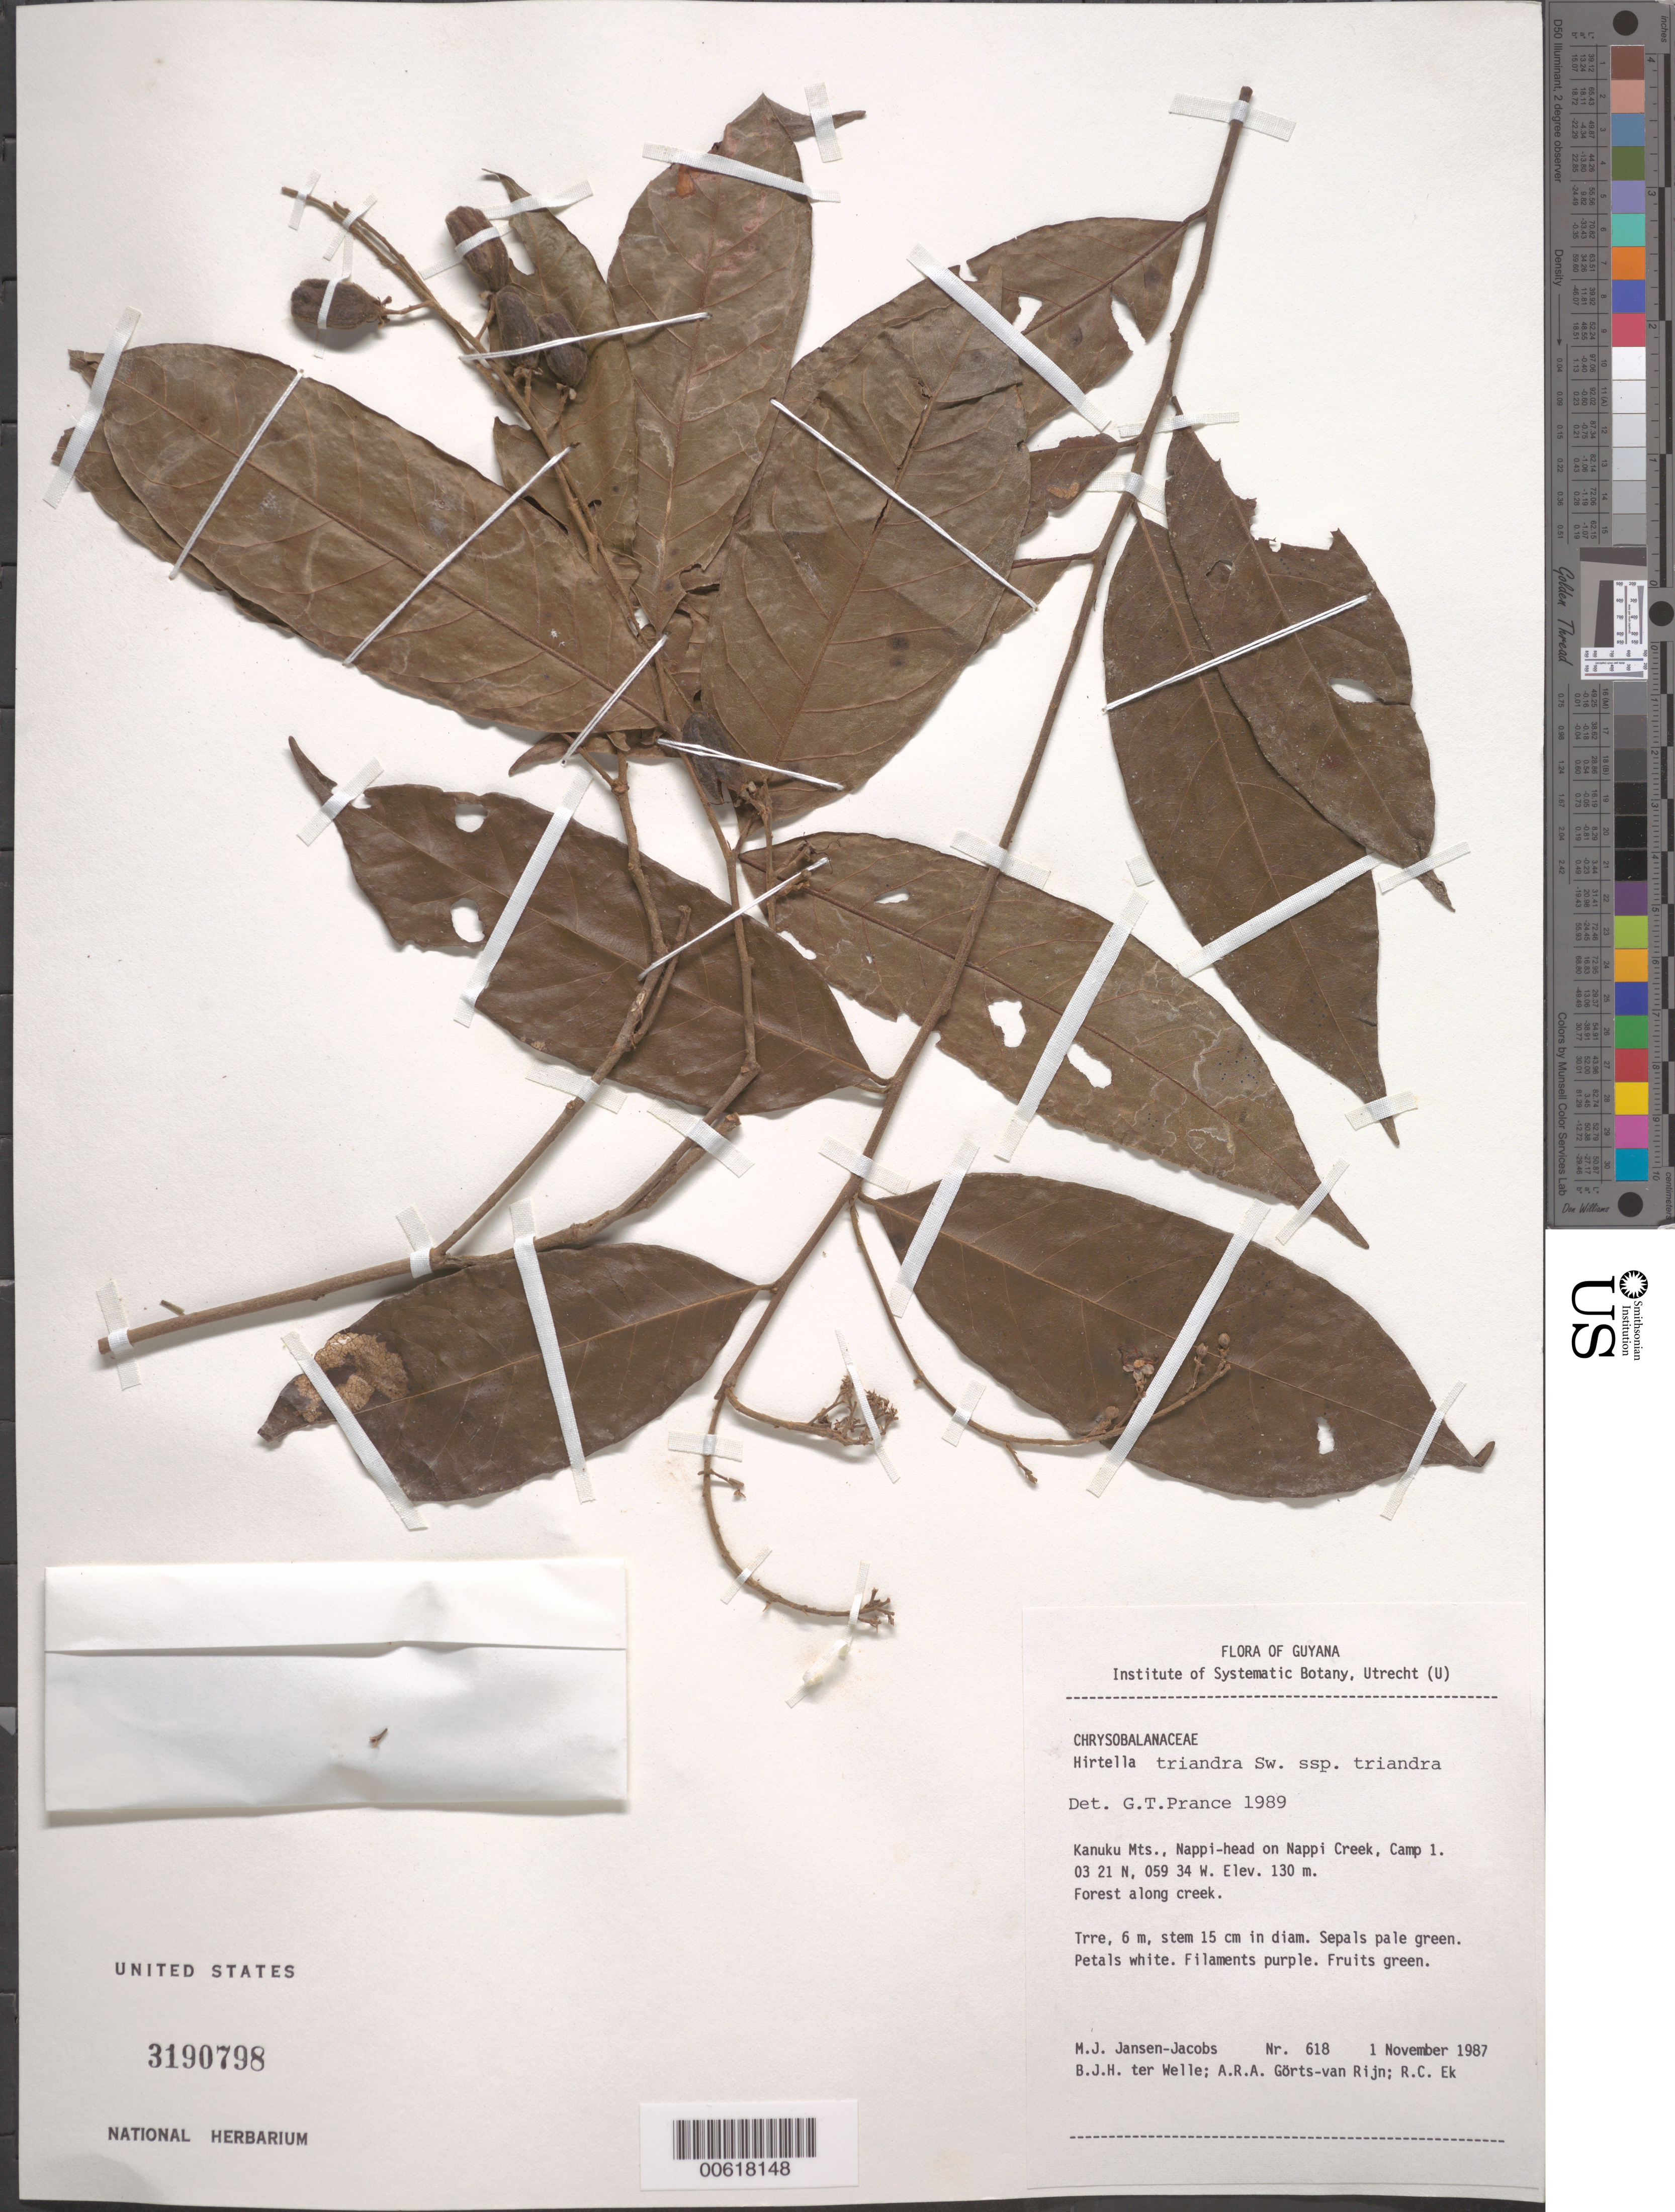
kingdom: Plantae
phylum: Tracheophyta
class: Magnoliopsida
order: Malpighiales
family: Chrysobalanaceae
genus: Hirtella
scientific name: Hirtella triandra subsp. triandra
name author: Sw.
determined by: Prance, G. T.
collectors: M. J. Jansen-Jacobs, B. Welle, A. .R. A. Görts-van Rijn & R. C. Ek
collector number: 618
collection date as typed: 1-Nov-87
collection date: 1987-11-01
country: Guyana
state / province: U. Takutu-U. Essequibo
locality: Kanuku Mts., Nappi-head on Nappi Creek, camp 1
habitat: Forest along creek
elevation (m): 130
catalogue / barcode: US 3190798